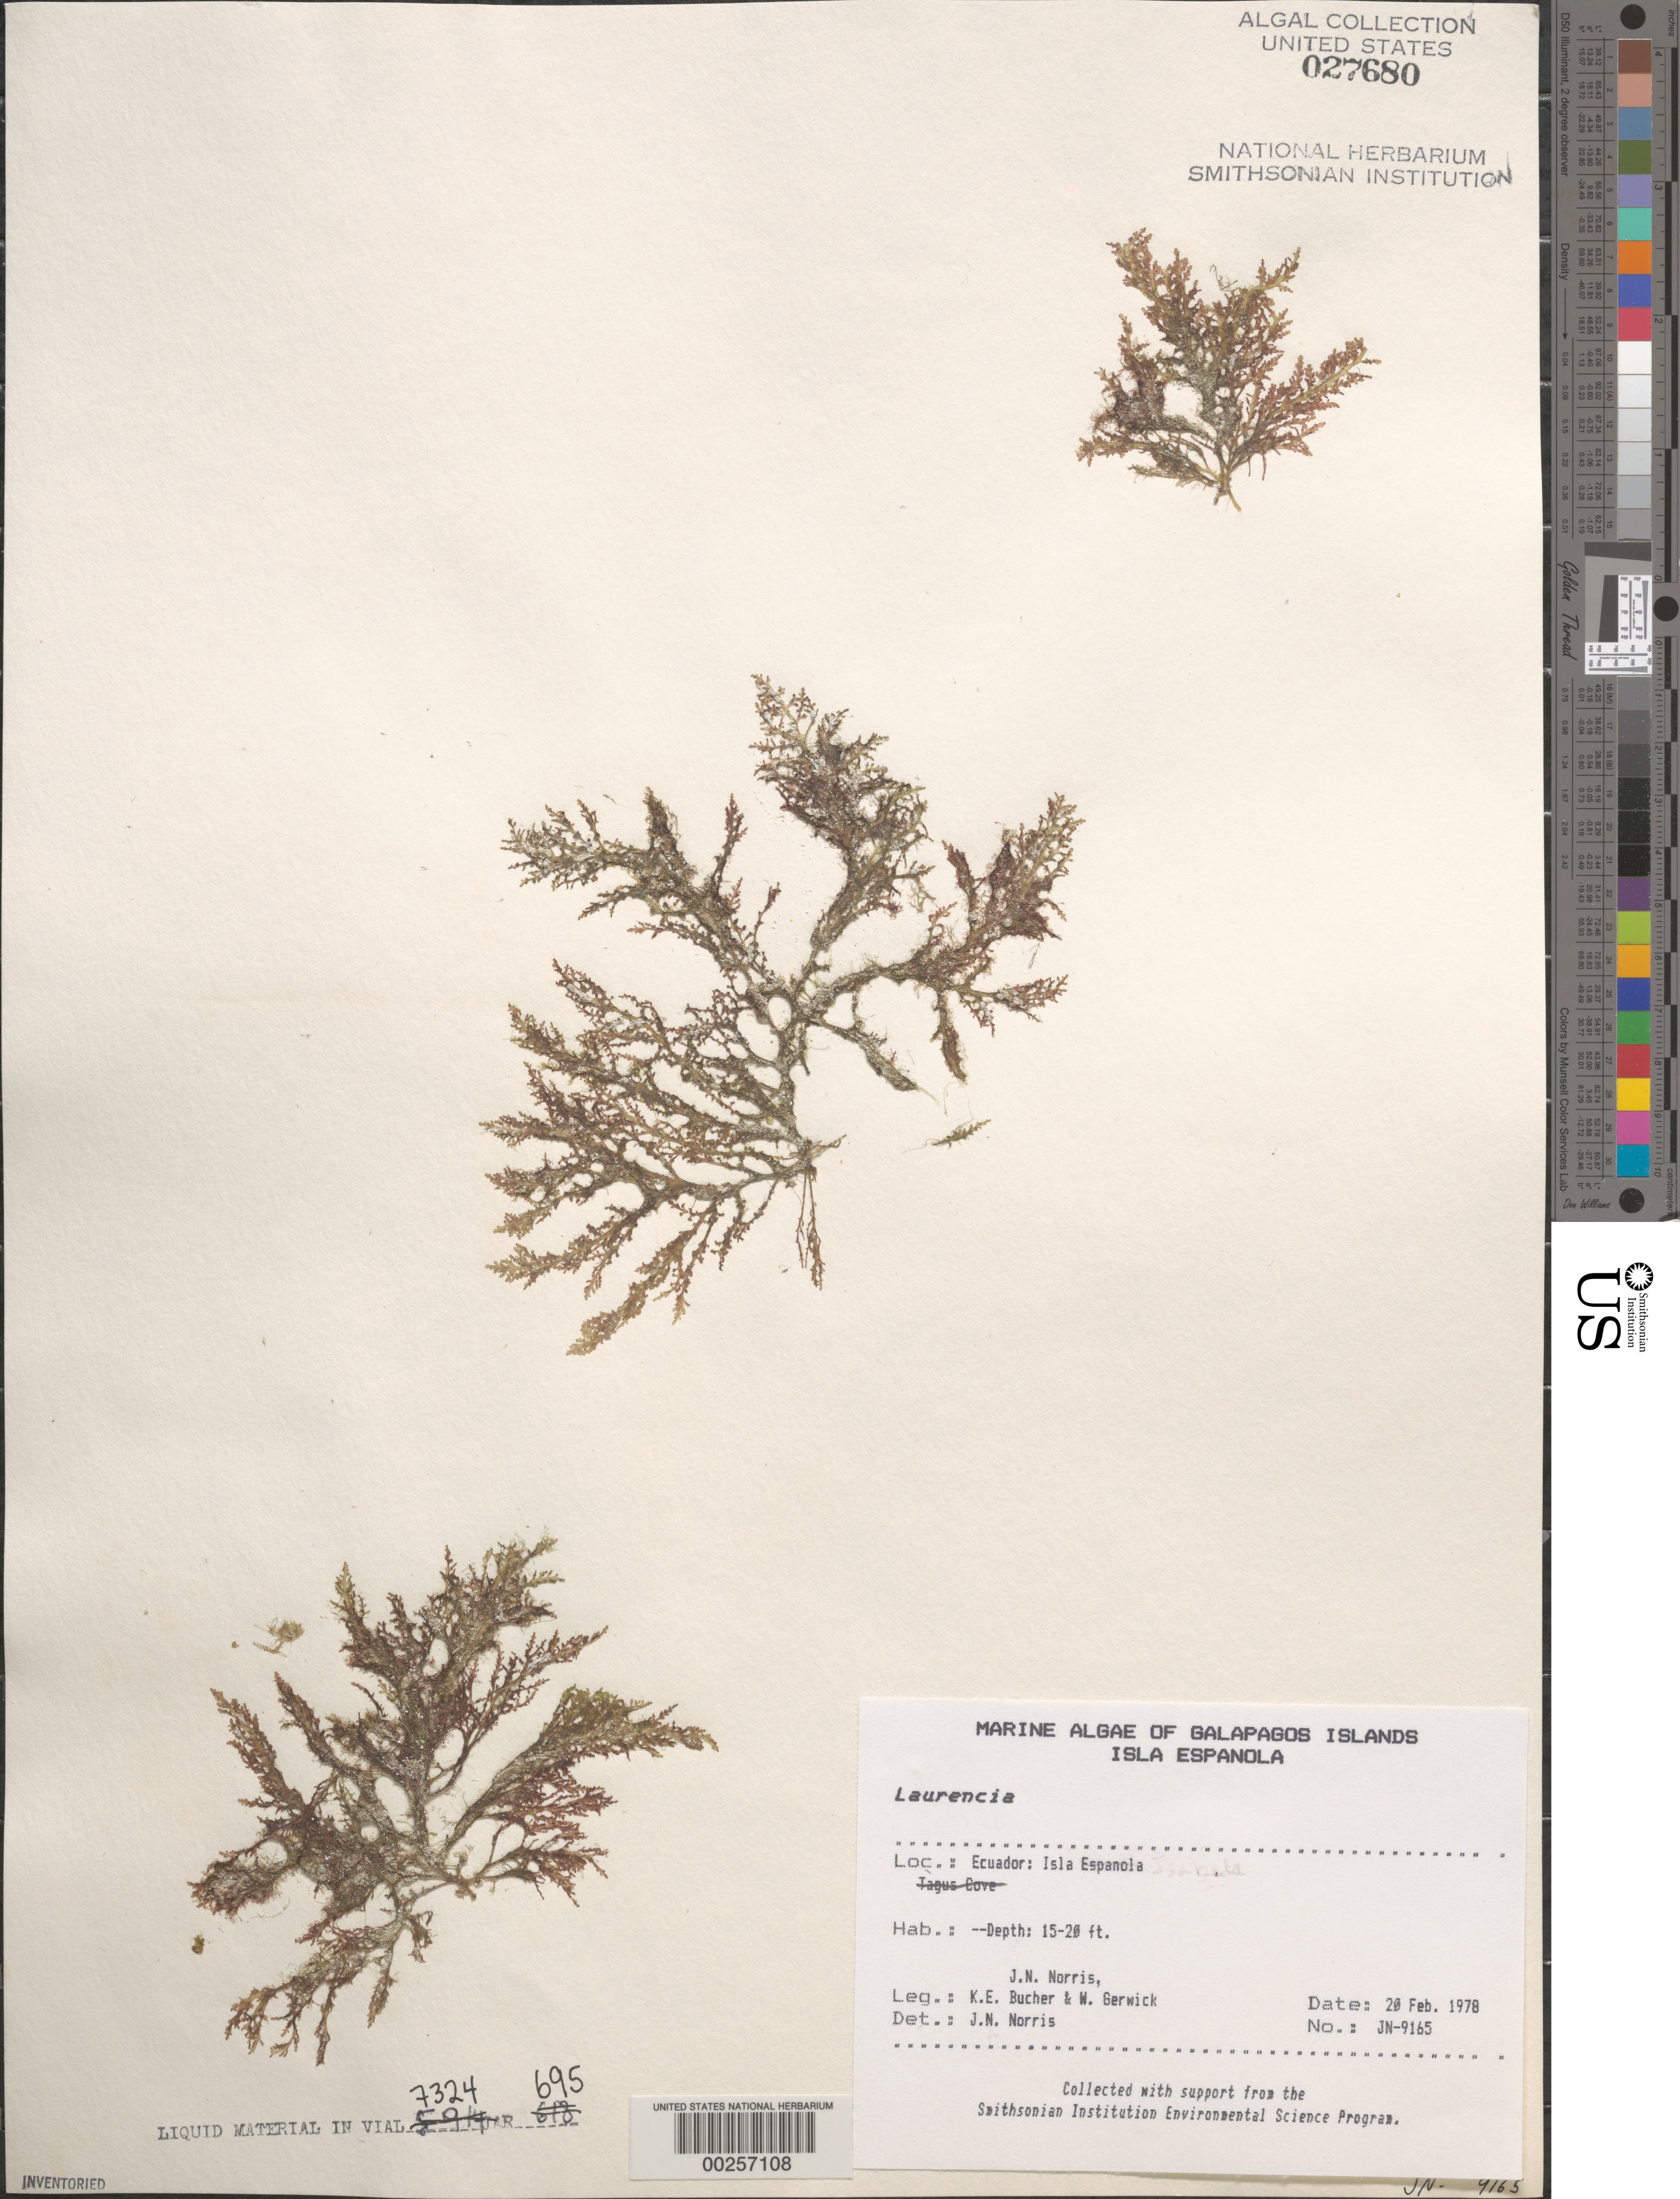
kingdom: Plantae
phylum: Rhodophyta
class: Florideophyceae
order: Ceramiales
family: Rhodomelaceae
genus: Laurencia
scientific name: Laurencia sp.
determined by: Norris, James N.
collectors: J. N. Norris, K. E. Bucher & W. Gerwick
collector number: JN-9165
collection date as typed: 20 Feb 1978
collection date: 1978-02-20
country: Ecuador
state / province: Colón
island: Española [Hood]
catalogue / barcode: US 27680